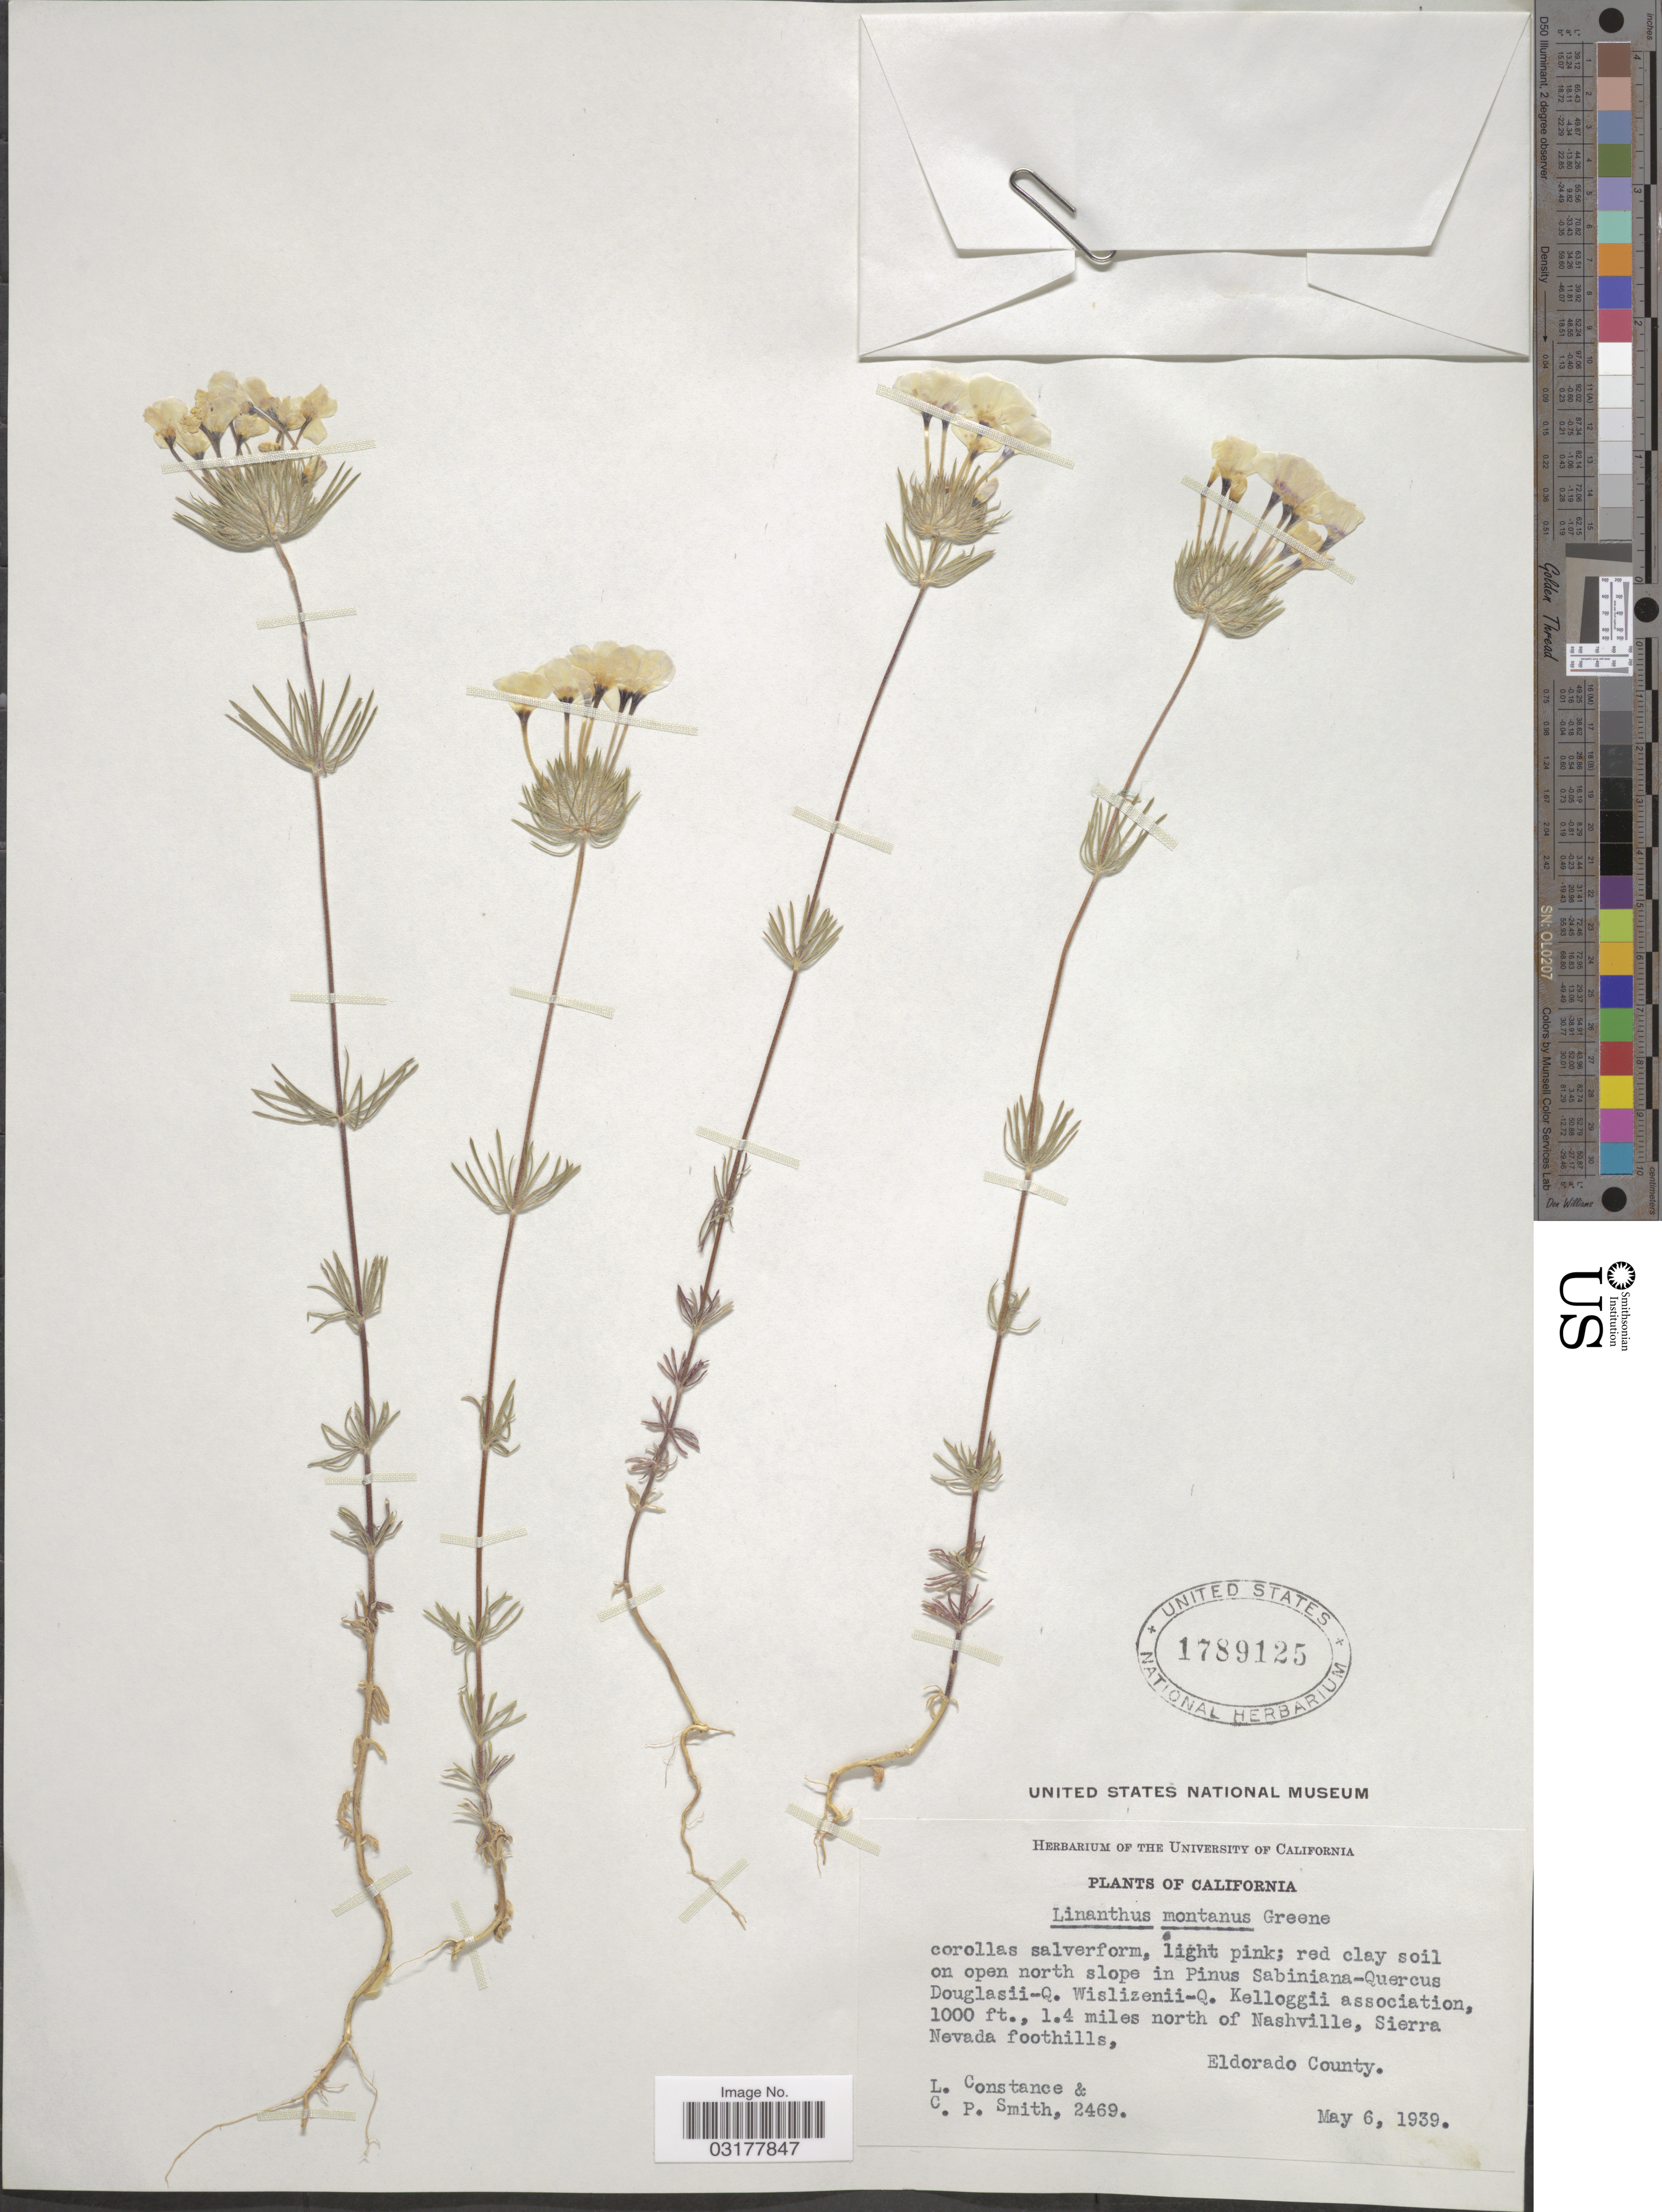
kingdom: Plantae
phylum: Tracheophyta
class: Magnoliopsida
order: Ericales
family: Polemoniaceae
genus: Leptosiphon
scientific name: Leptosiphon montanus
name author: (Greene) J.M. Porter & L.A. Johnson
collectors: L. Constance & C. P. Smith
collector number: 2469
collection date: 1939-05-06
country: United States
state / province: California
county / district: El Dorado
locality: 1.4 miles north of Nashville, Sierra Nevada foothills, Eldorado County.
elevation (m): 305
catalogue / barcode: US 1789125